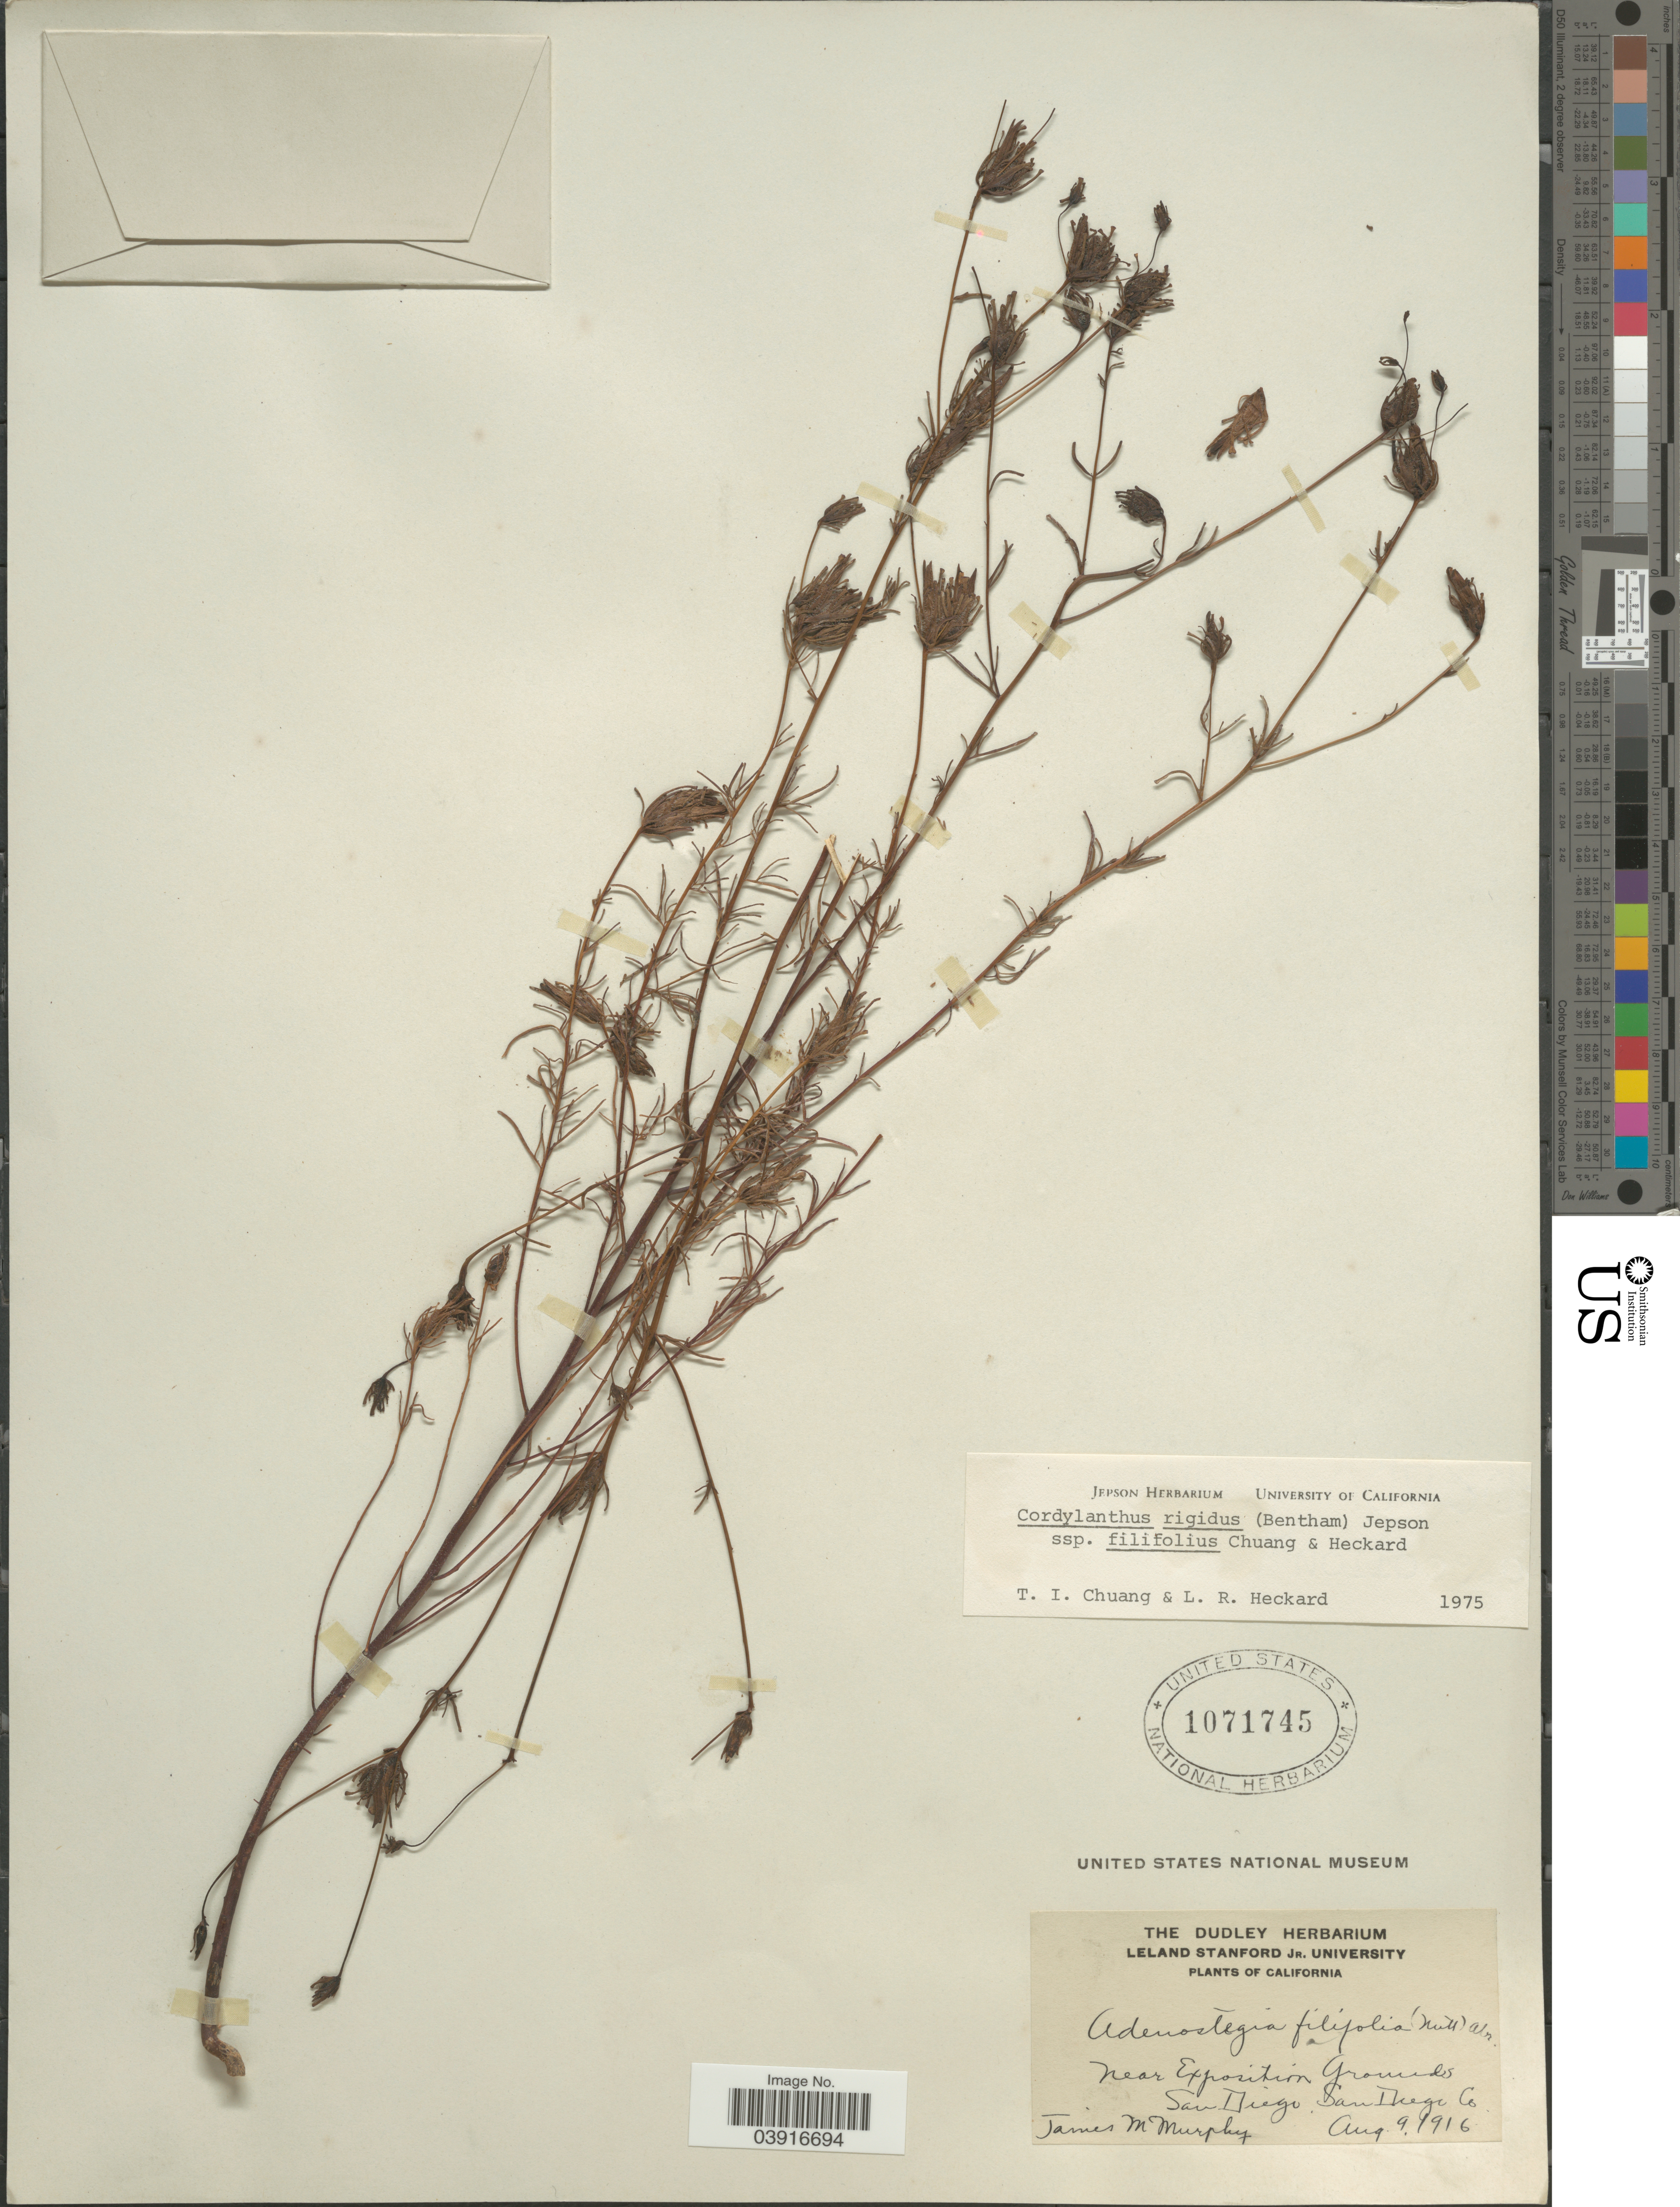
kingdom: Plantae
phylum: Tracheophyta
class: Magnoliopsida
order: Lamiales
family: Orobanchaceae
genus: Cordylanthus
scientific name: Cordylanthus rigidus subsp. filifolius T.I. Chuang & Heckard, ined.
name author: T.I. Chuang & Heckard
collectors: J. McMurphy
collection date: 1916-08-09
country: United States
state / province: California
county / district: San Diego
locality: Near Exposition Grounds. San Diego. San Diego Co.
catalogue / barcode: US 1071745